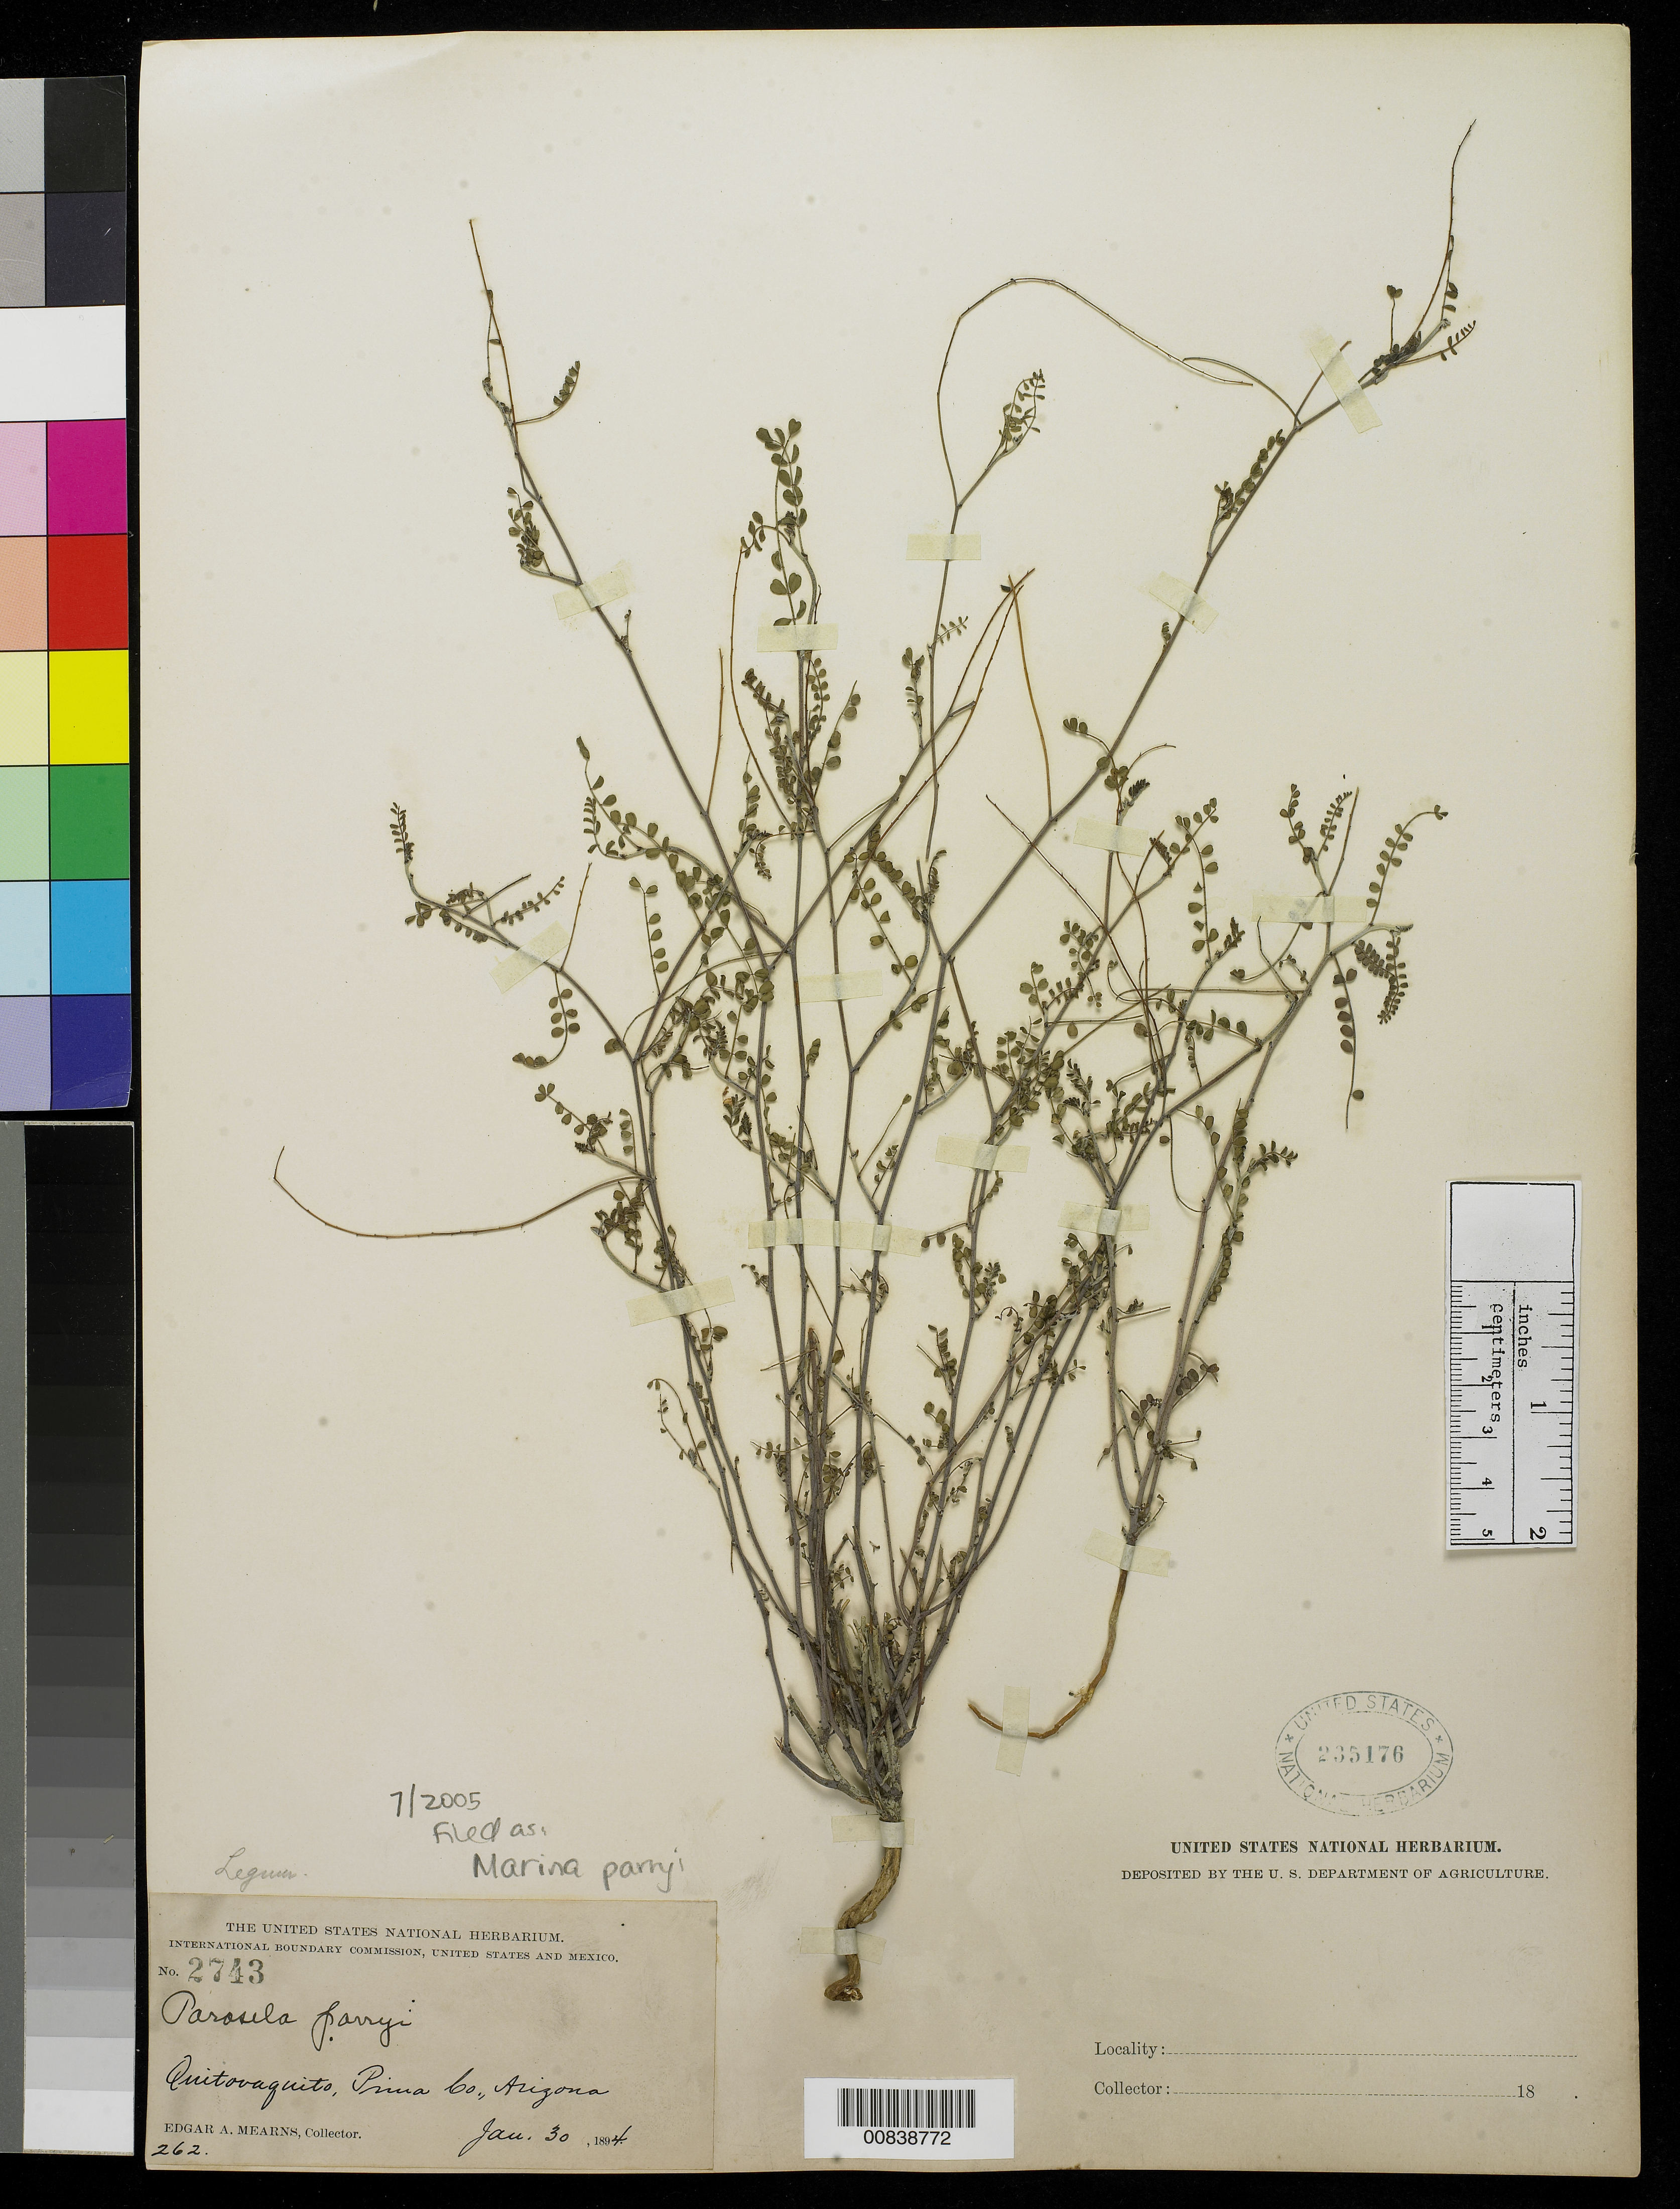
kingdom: Plantae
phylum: Tracheophyta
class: Magnoliopsida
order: Fabales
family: Fabaceae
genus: Marina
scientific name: Marina parryi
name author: (Torr. & A. Gray) Barneby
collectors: E. A. Mearns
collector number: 2743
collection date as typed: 30 Jan 1894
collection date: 1894-01-30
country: United States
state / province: Arizona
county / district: Pima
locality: Quitovaquito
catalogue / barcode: US 235176